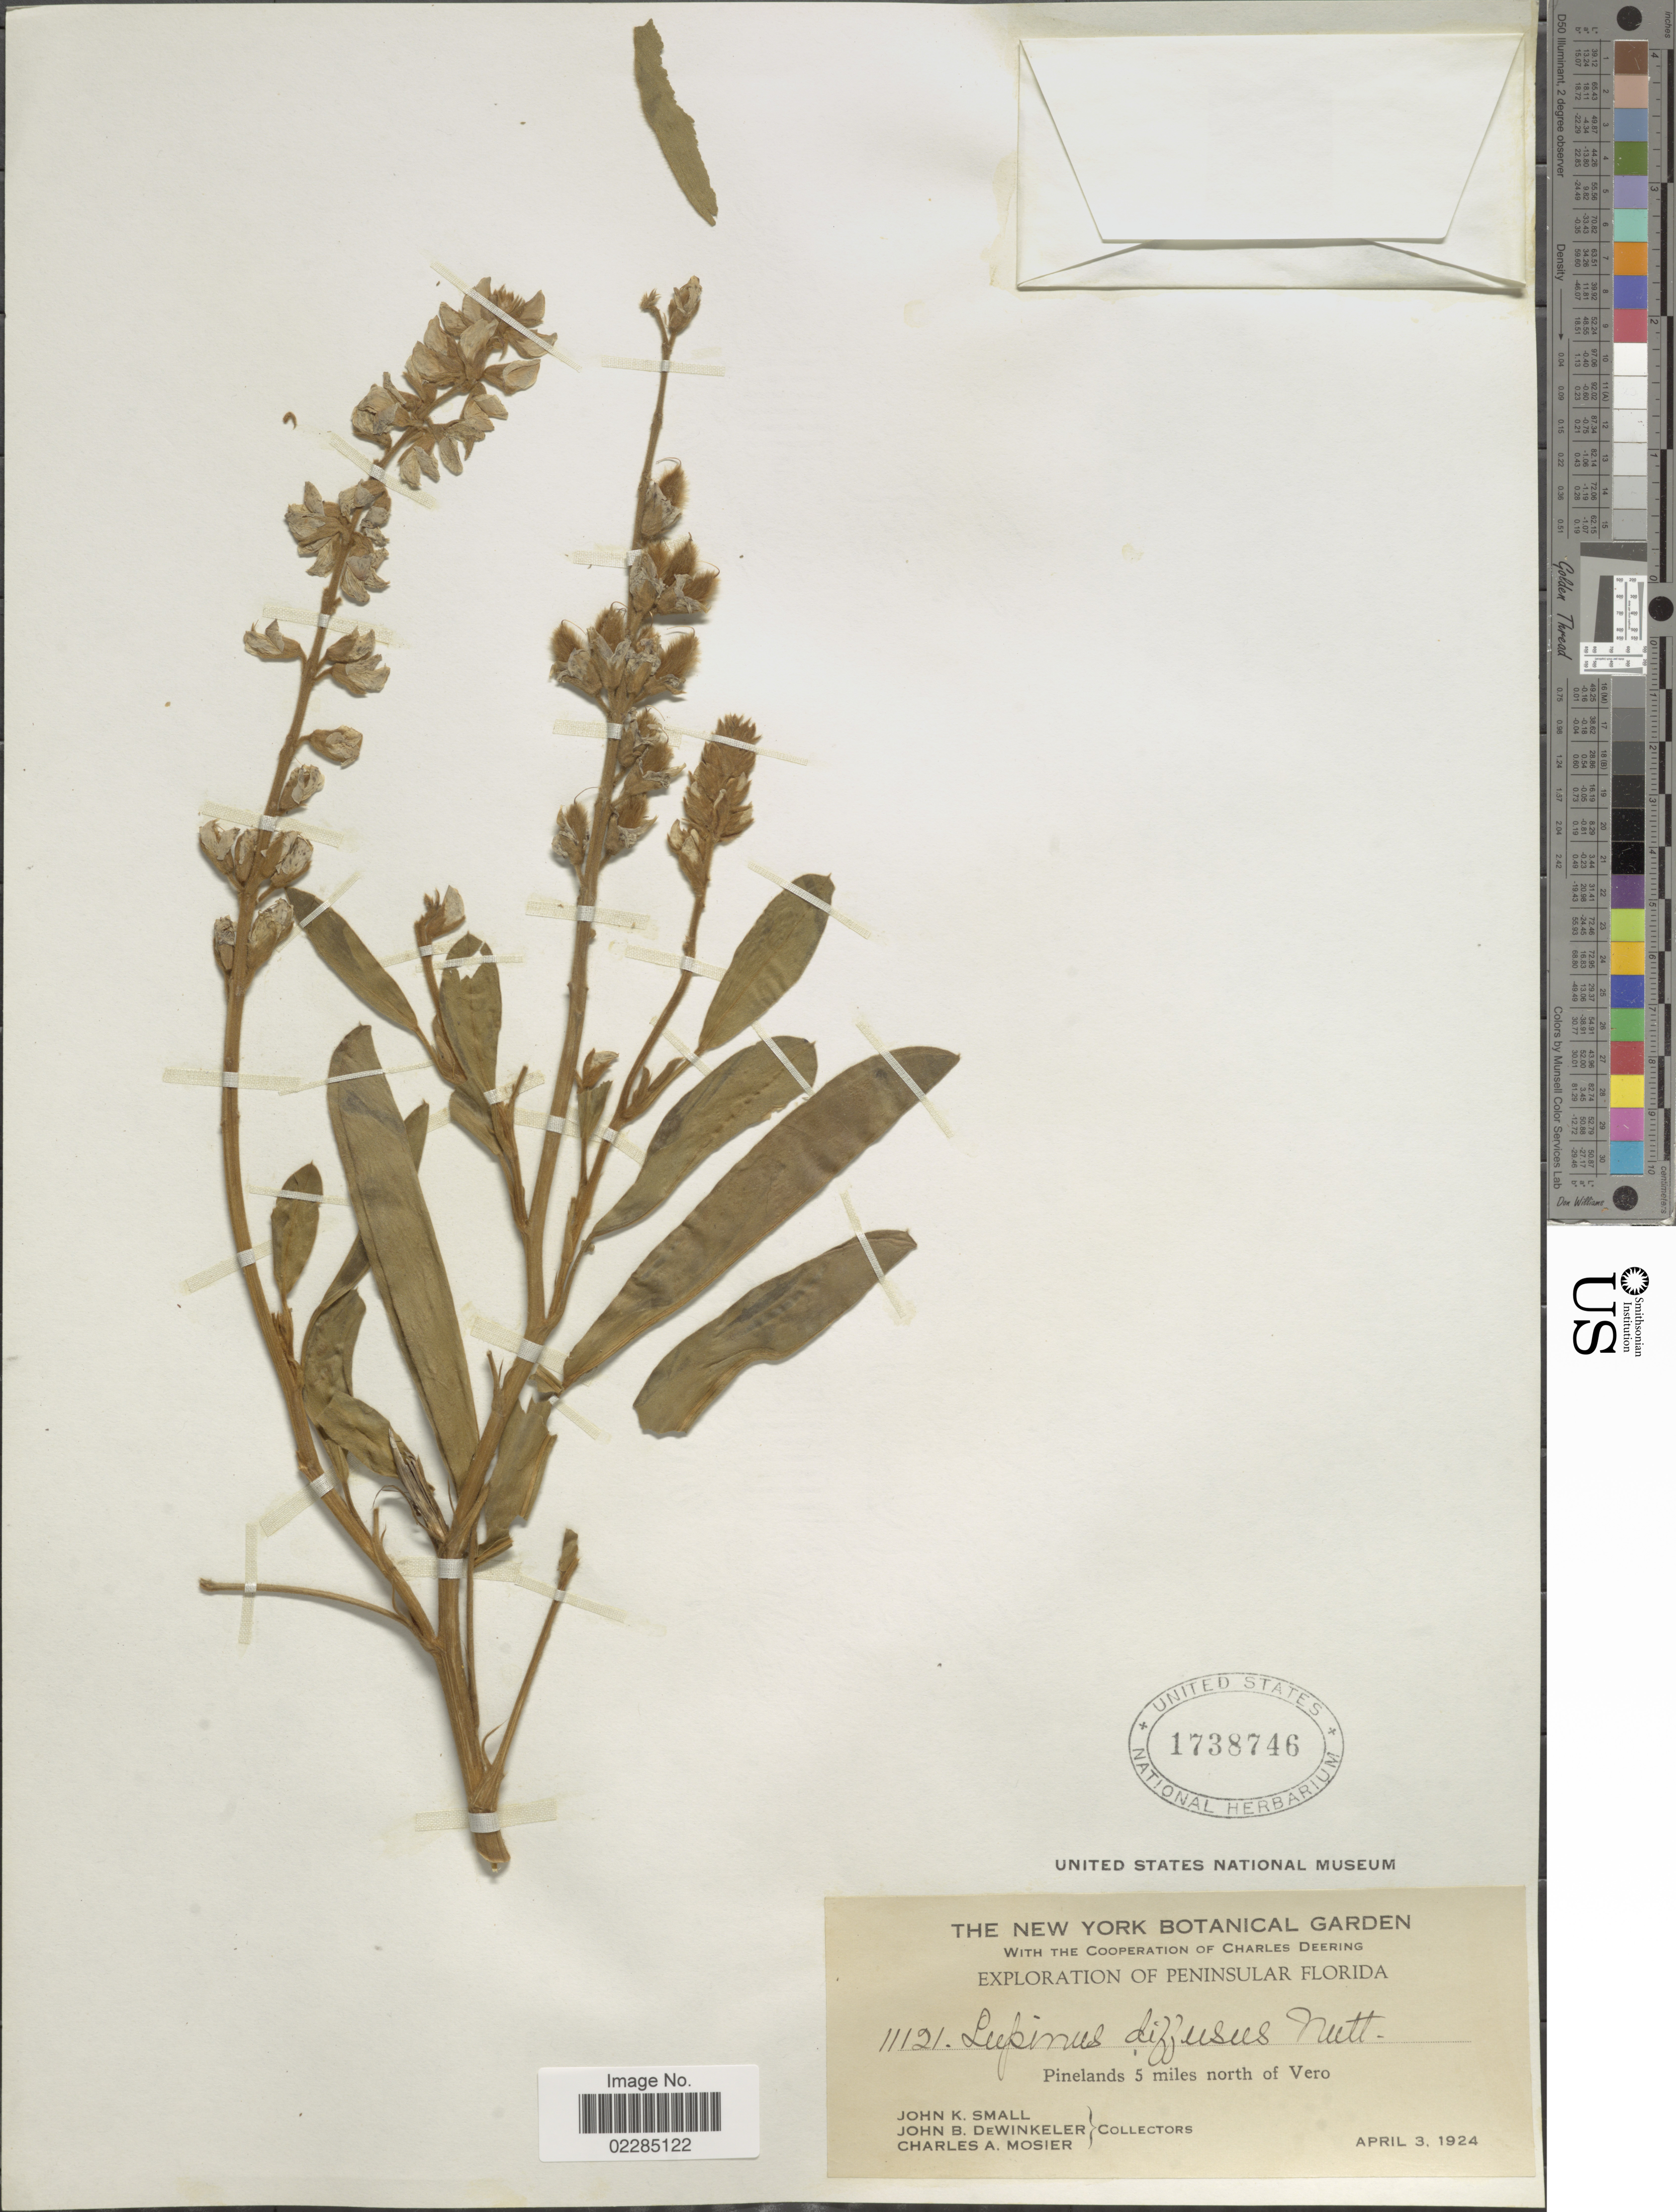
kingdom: Plantae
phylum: Tracheophyta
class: Magnoliopsida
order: Fabales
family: Fabaceae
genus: Lupinus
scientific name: Lupinus diffusus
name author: Nutt.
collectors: J. K. Small, J. B. Dewinkeler & C. A. Mosier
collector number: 11121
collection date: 1924-04-03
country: United States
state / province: Florida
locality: Peninsular Florida. Pinelands 5 miles north of Vero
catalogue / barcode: US 1738746